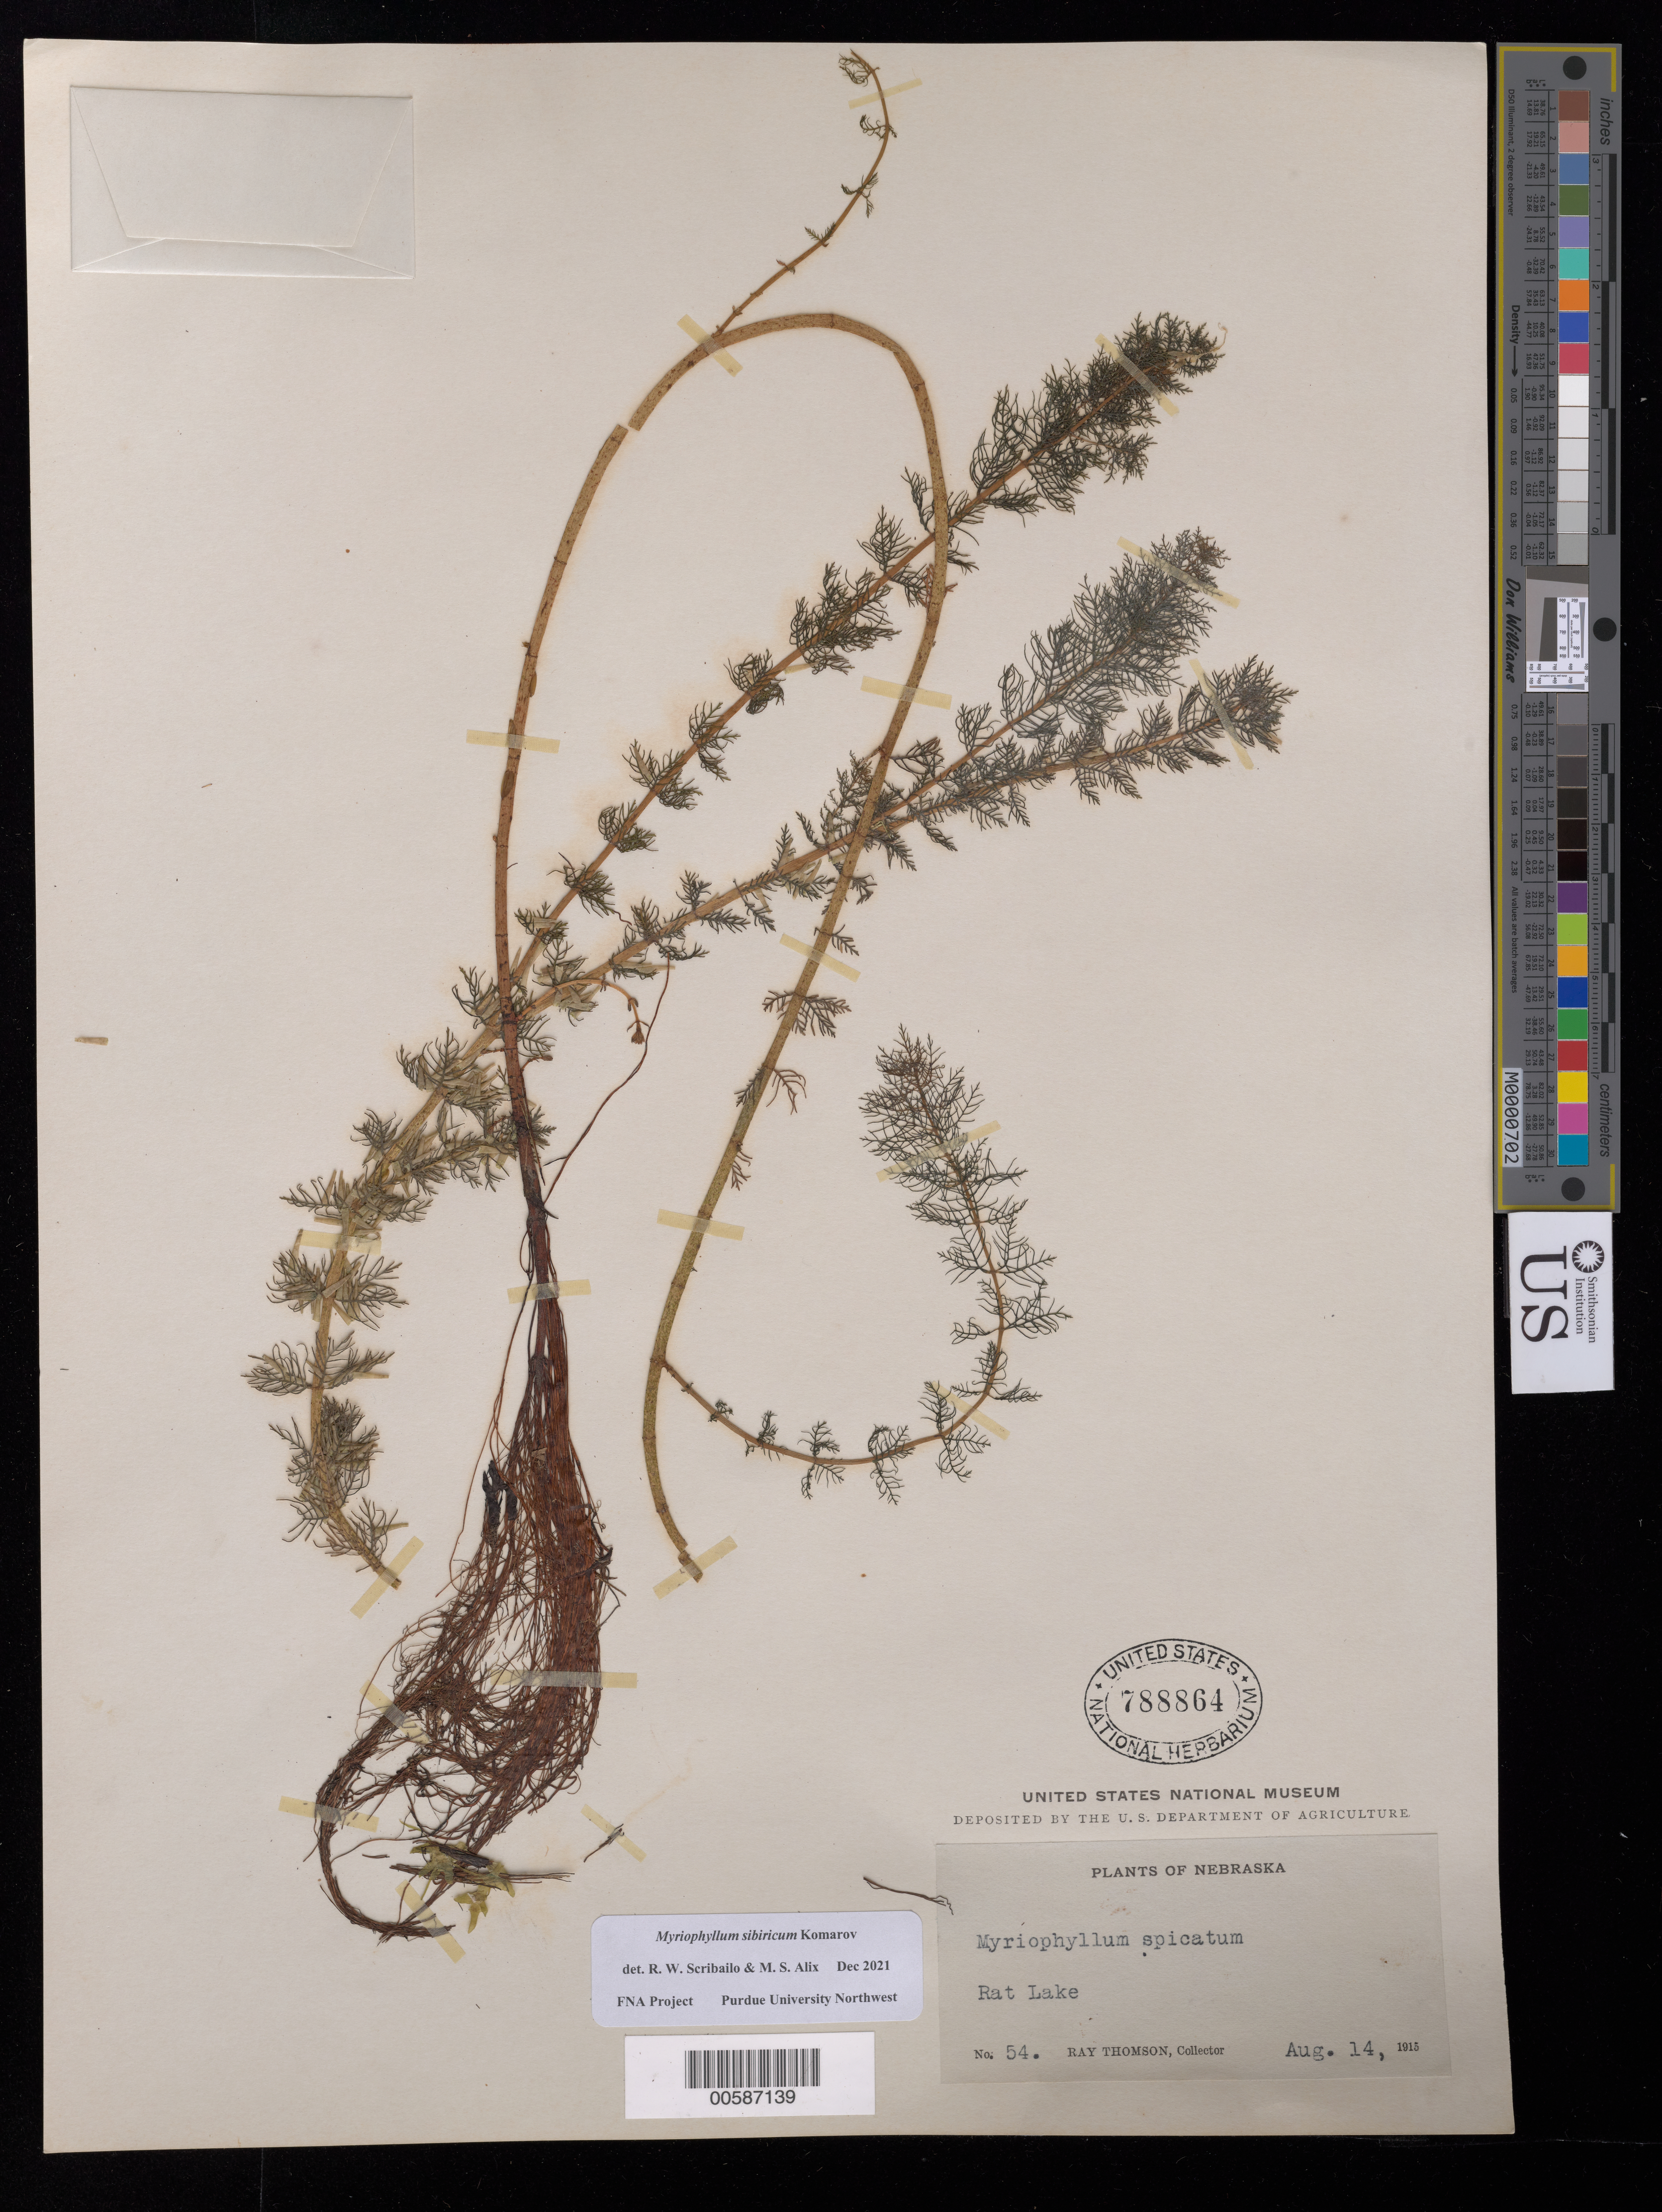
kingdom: Plantae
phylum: Tracheophyta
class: Magnoliopsida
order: Saxifragales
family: Haloragaceae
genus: Myriophyllum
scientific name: Myriophyllum sibiricum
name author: Kom.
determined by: Scribailo, R. W.; Alix, M. S.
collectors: R. Thomason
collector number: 54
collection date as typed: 14 Aug 1915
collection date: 1915-08-14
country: United States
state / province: Nebraska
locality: Rat Lake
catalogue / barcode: US 788864